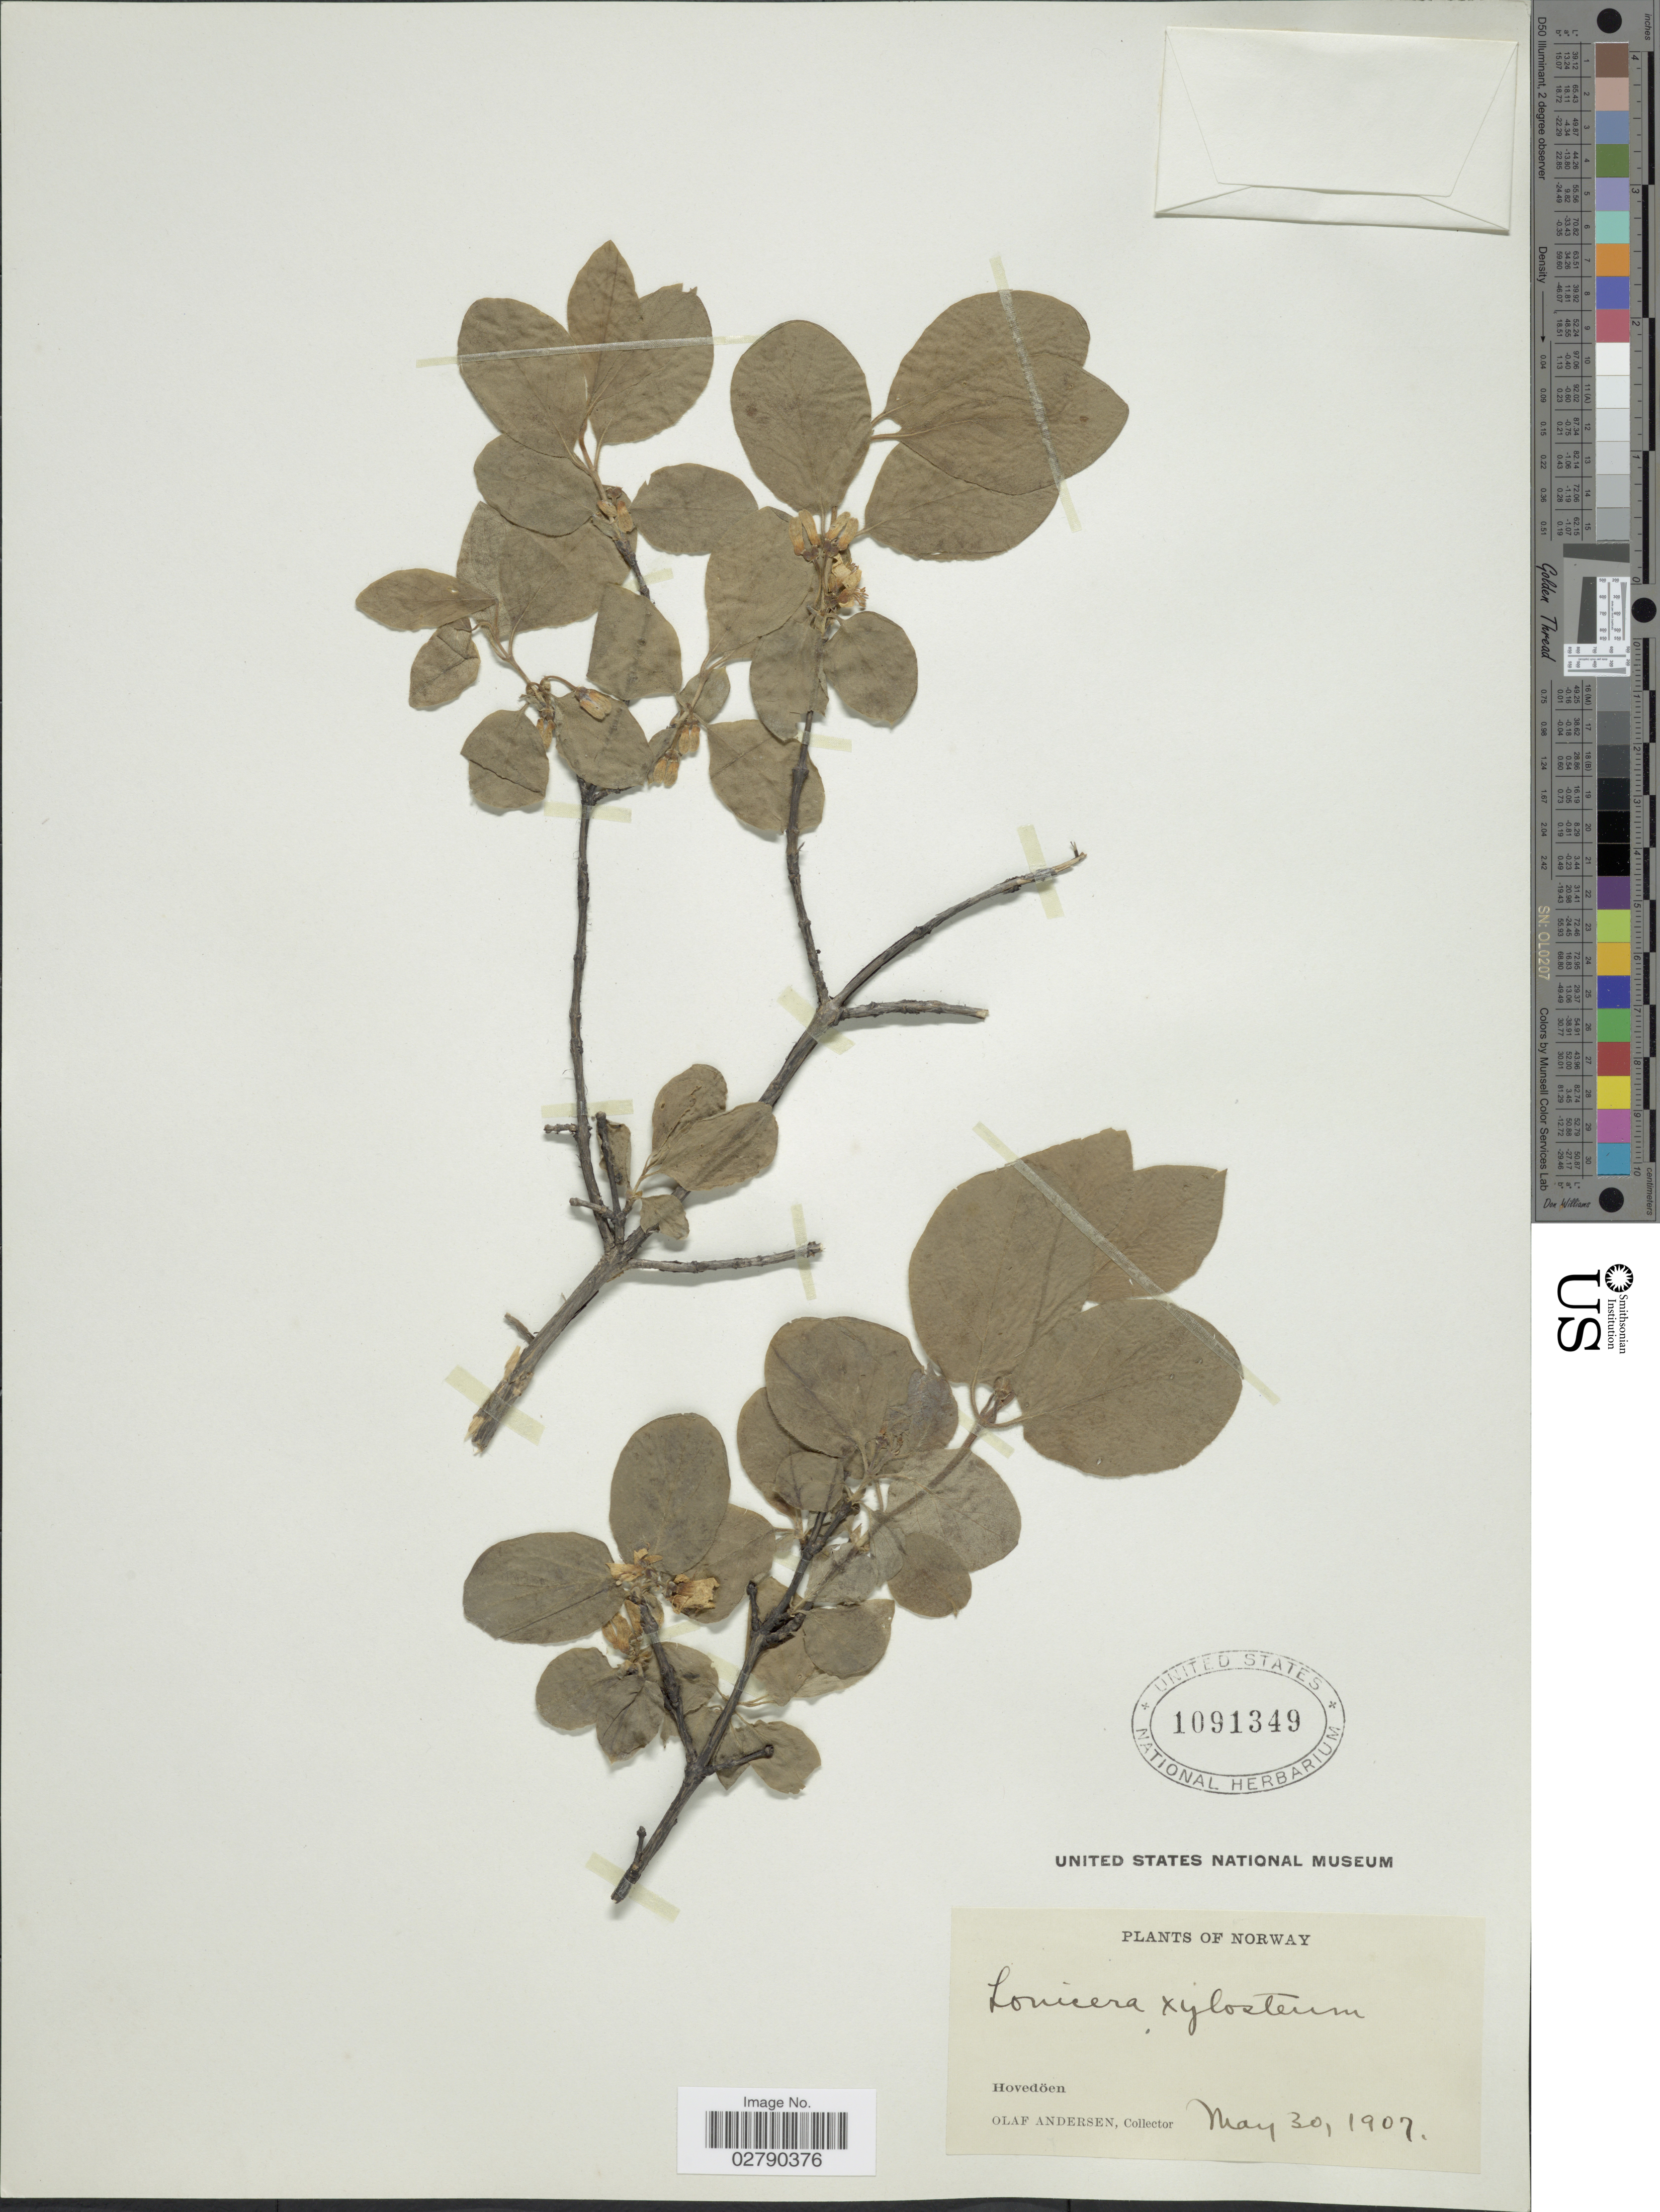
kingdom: Plantae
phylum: Tracheophyta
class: Magnoliopsida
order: Dipsacales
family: Caprifoliaceae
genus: Lonicera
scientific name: Lonicera xylosteum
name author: L.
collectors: O. Andersen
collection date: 1907-05-30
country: Norway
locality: Hovedöen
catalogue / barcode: US 1091349